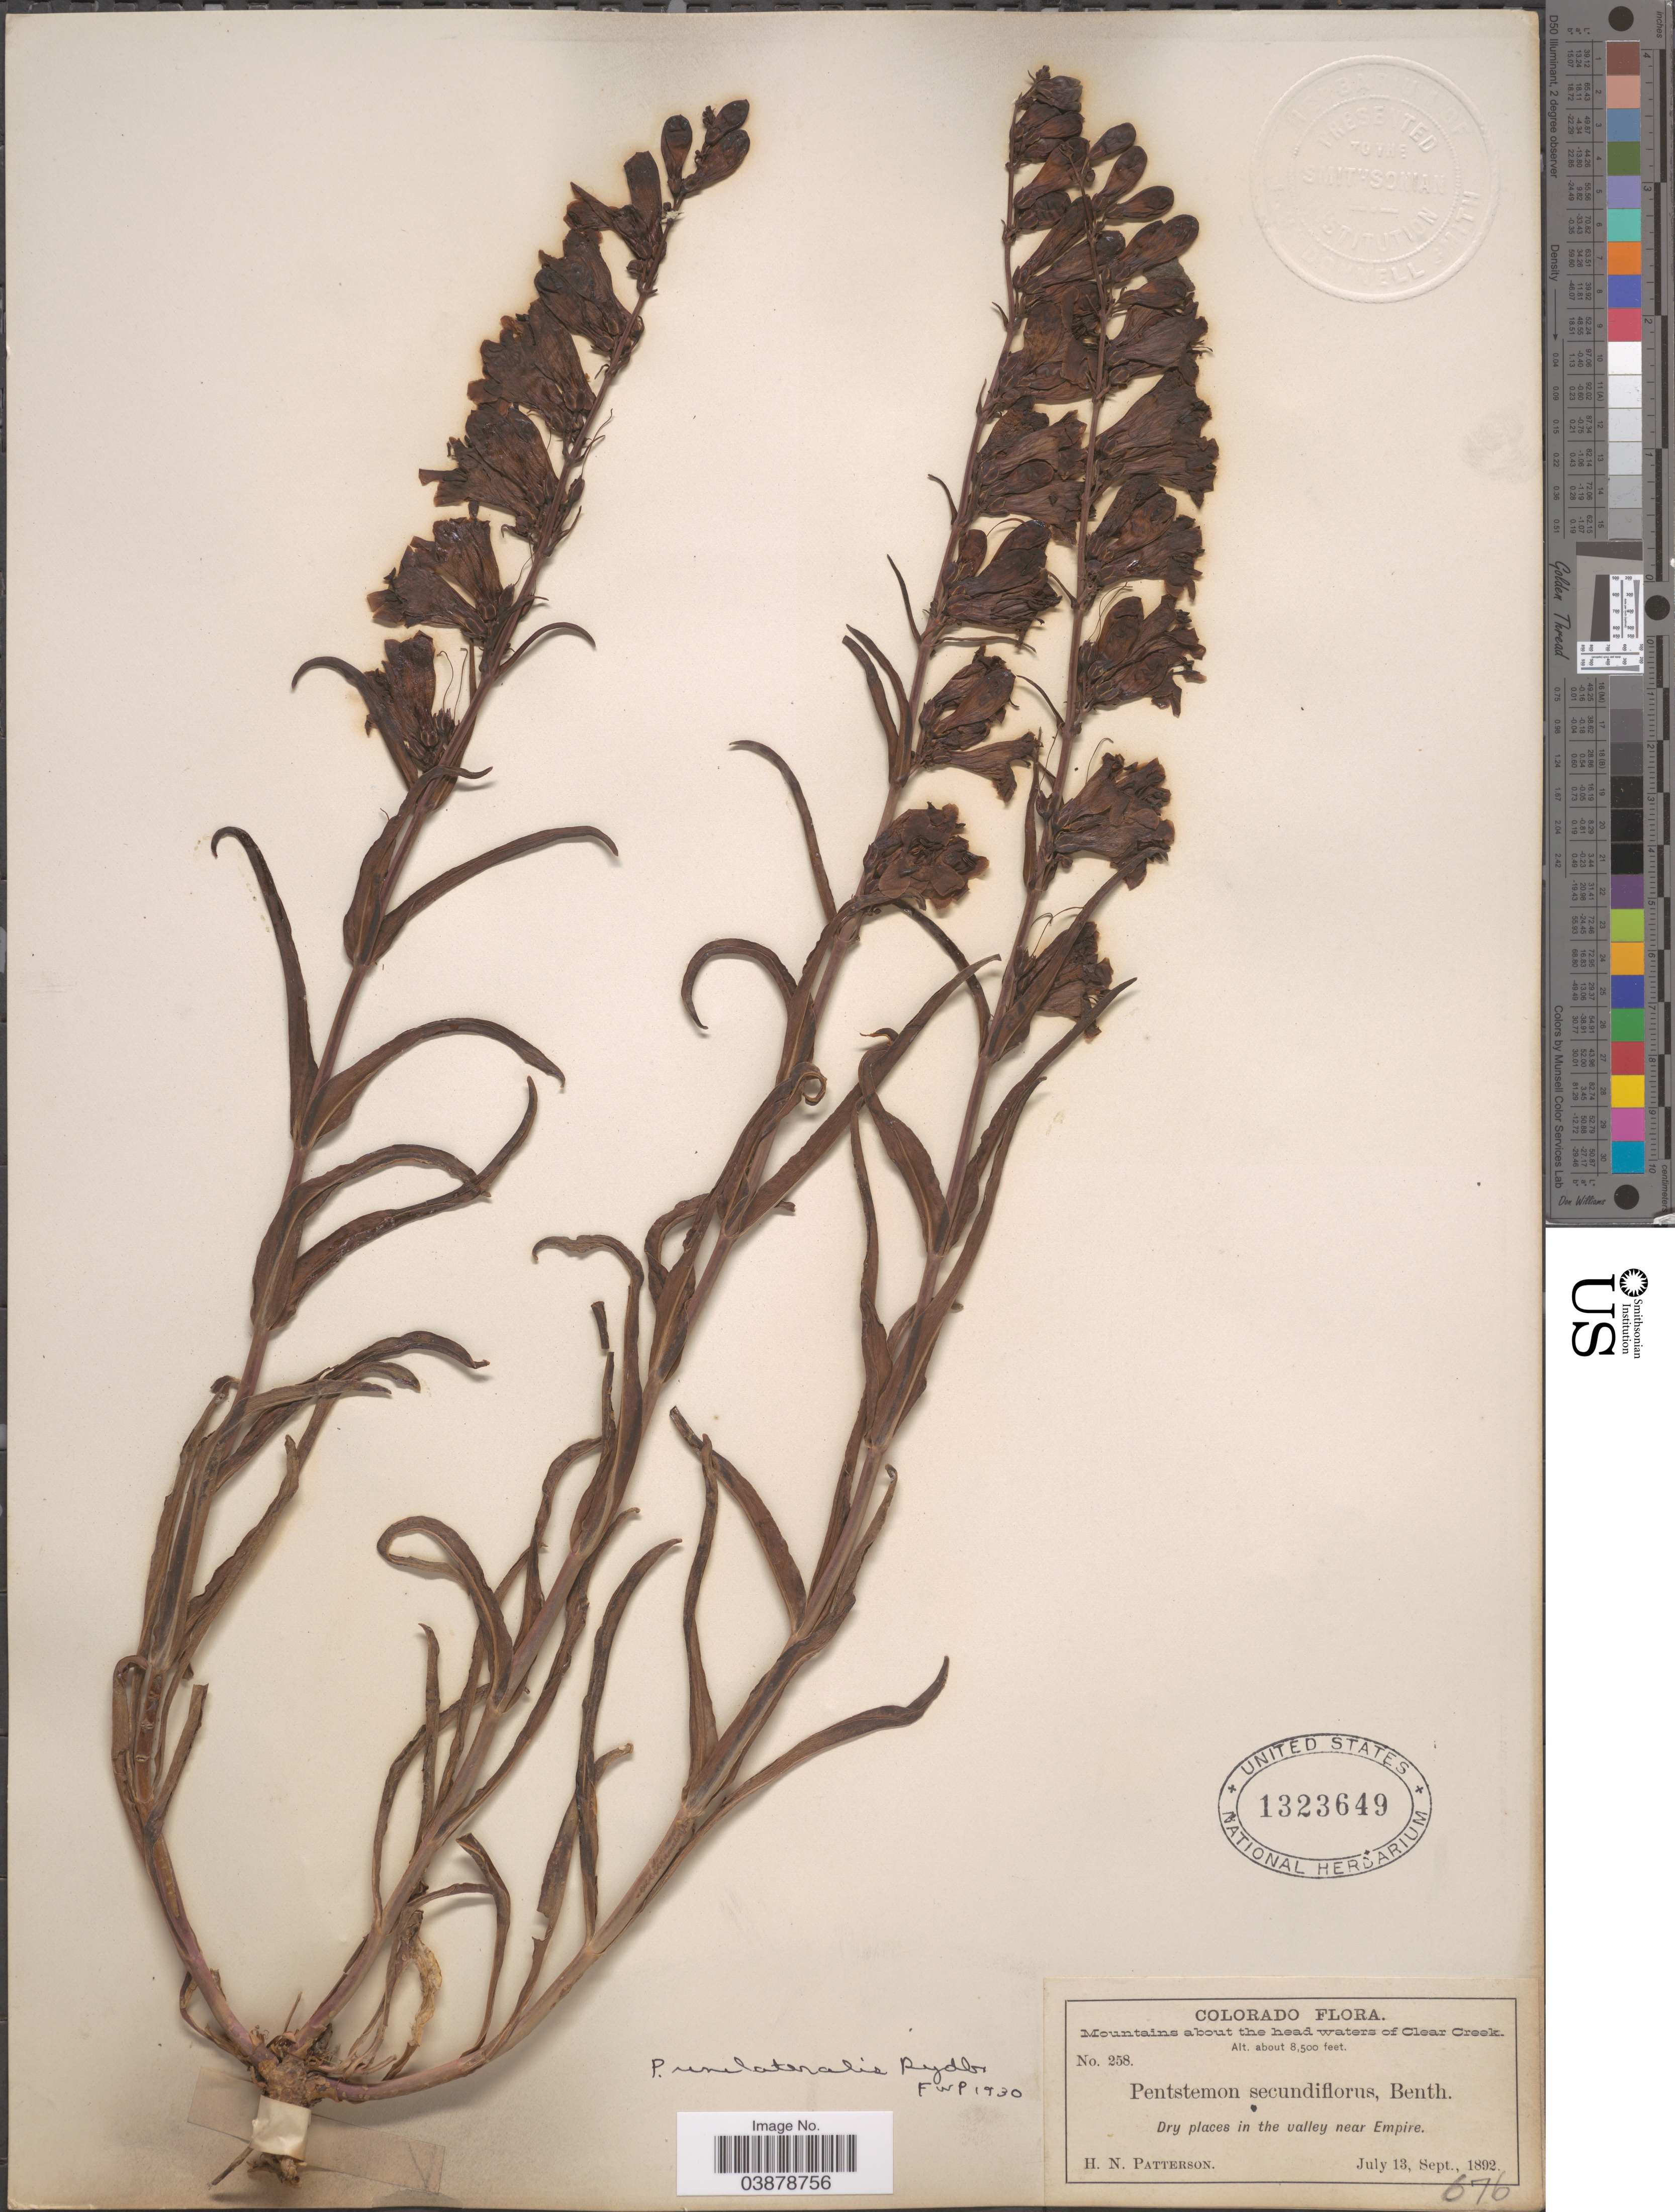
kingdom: Plantae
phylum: Tracheophyta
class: Magnoliopsida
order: Lamiales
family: Plantaginaceae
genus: Penstemon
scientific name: Penstemon unilateralis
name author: Rydb.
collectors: H. N. Patterson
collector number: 258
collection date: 1892-07-13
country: United States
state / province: Colorado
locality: Mountains about the head waters of Clear Creek. In the valley near Empire.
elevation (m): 2591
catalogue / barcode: US 1323649